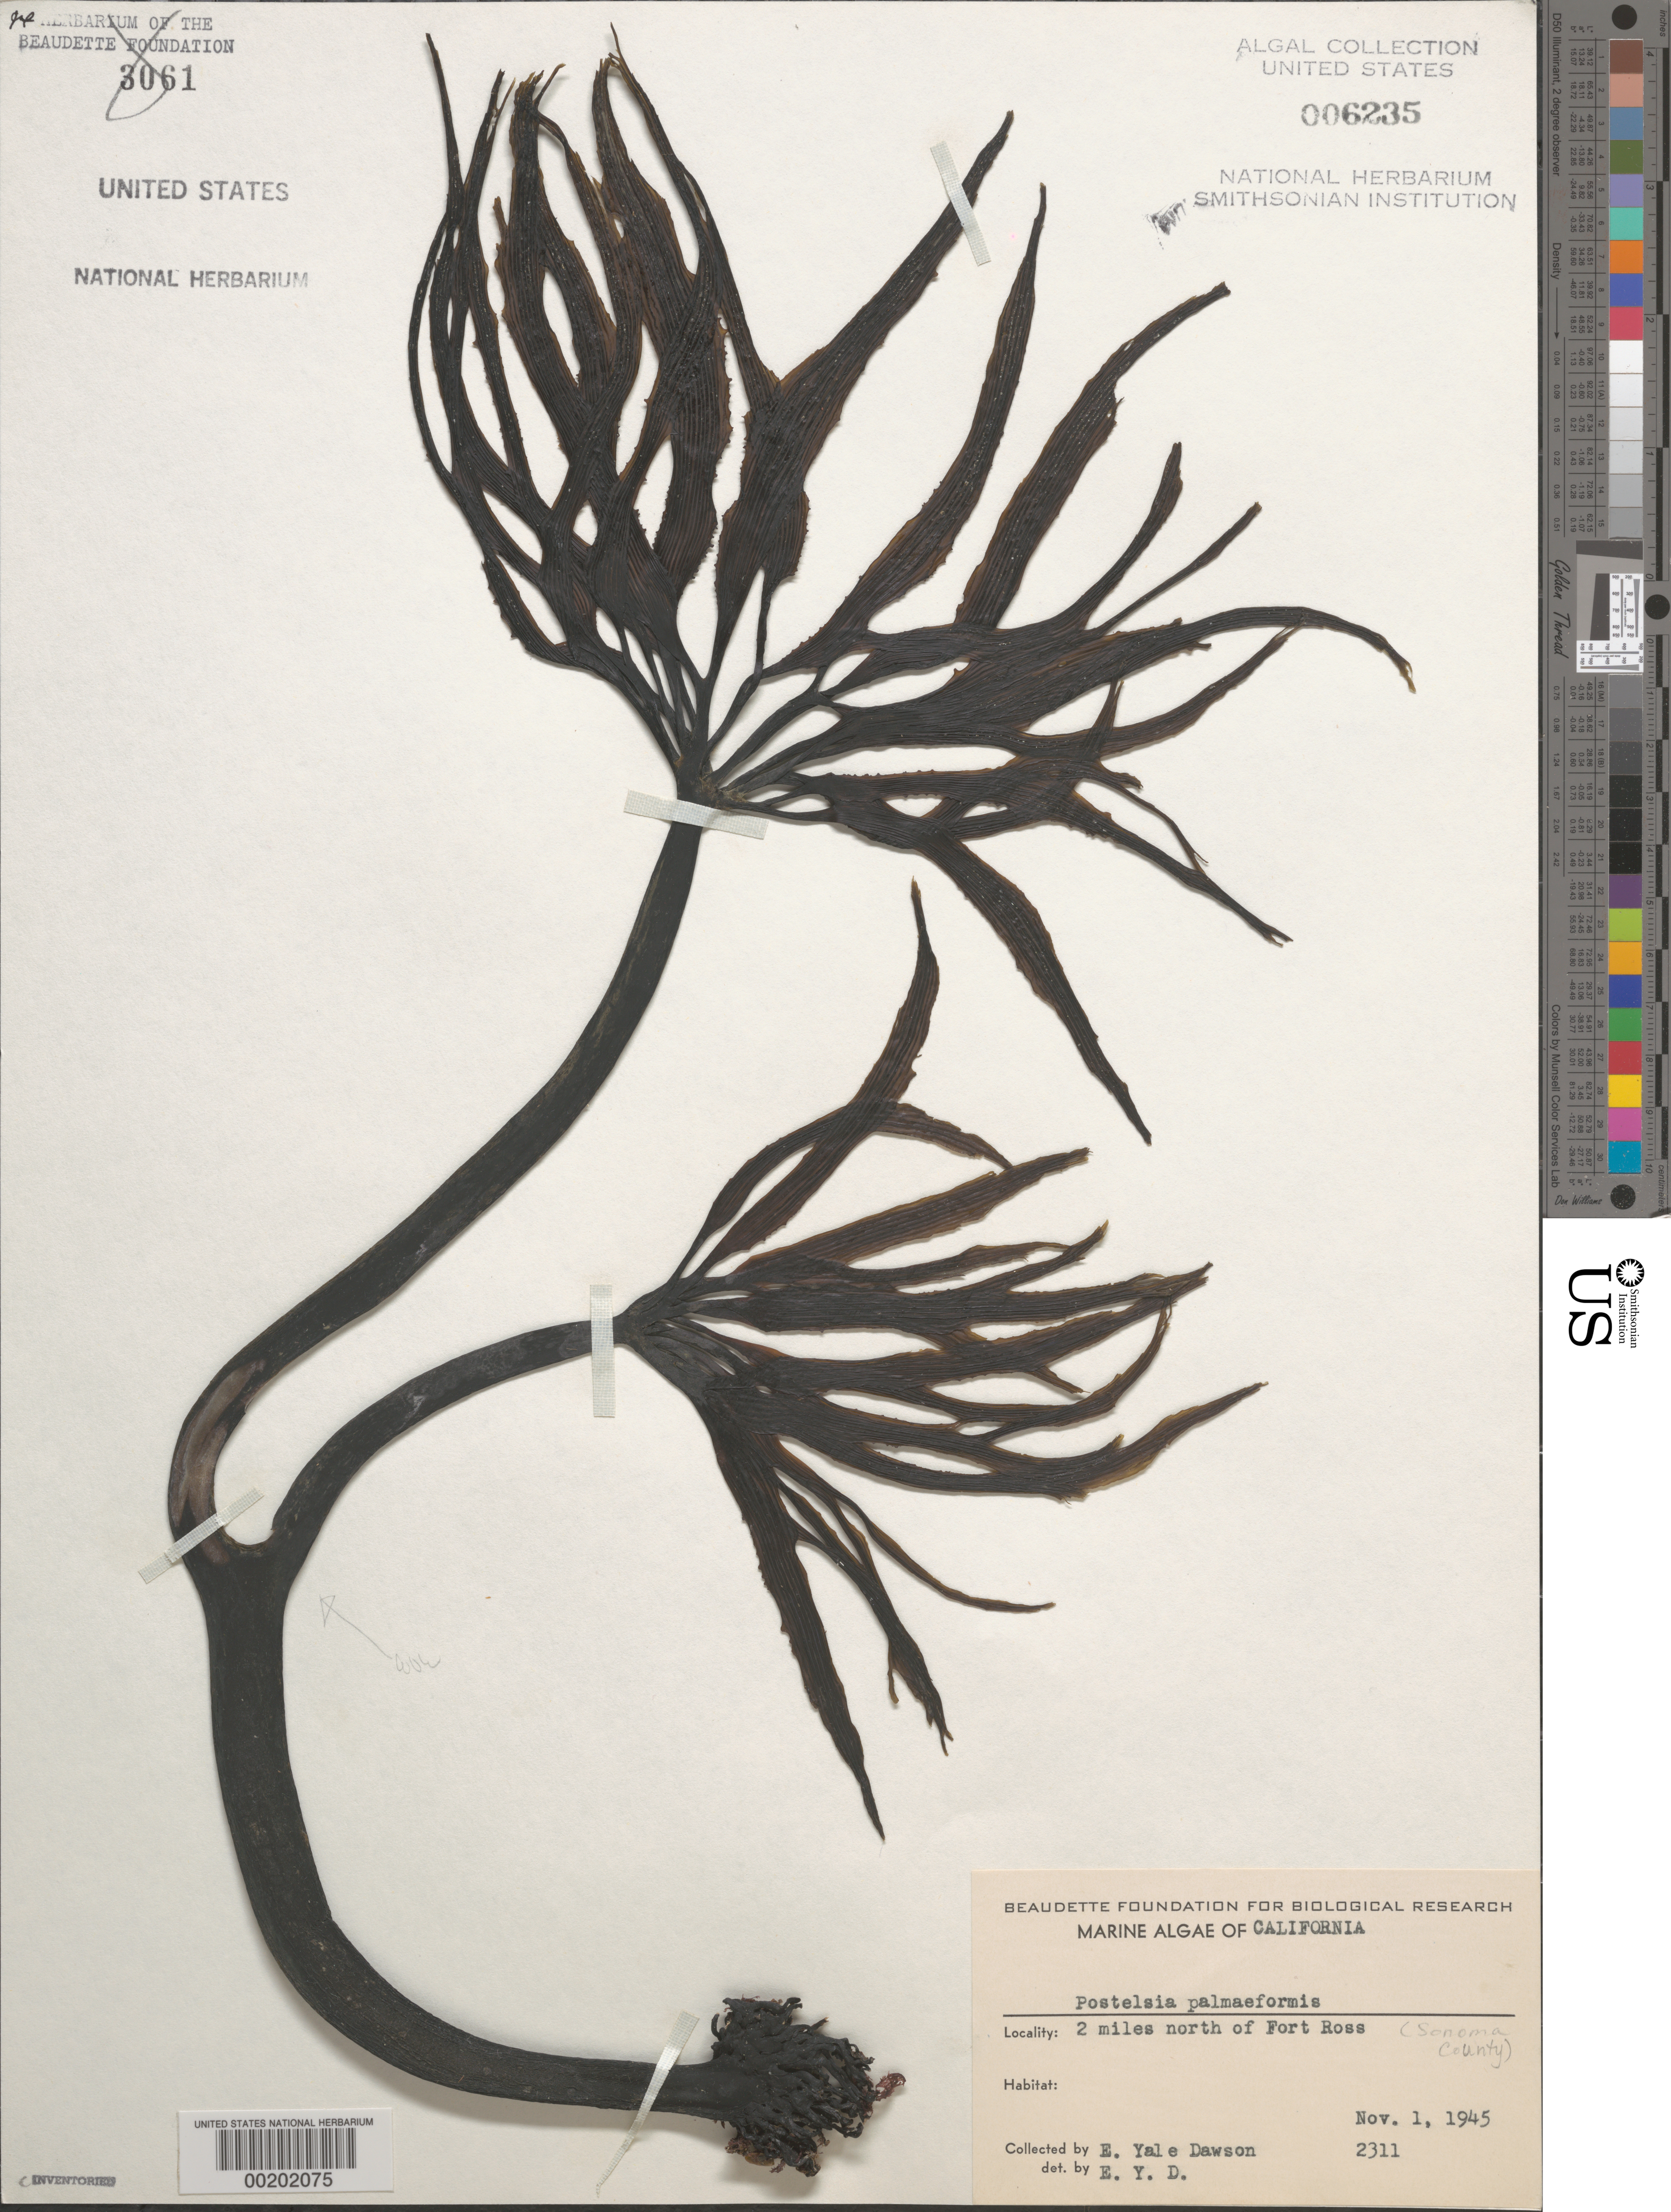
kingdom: Chromista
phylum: Ochrophyta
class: Phaeophyceae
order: Laminariales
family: Laminariaceae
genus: Postelsia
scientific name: Postelsia palmaeformis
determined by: Dawson, E. Y.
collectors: E. Y. Dawson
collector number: EYD 2311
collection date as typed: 01 Nov 1945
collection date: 1945-11-01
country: United States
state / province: California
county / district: Sonoma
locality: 2 miles north of Fort Ross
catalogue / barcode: US 6235